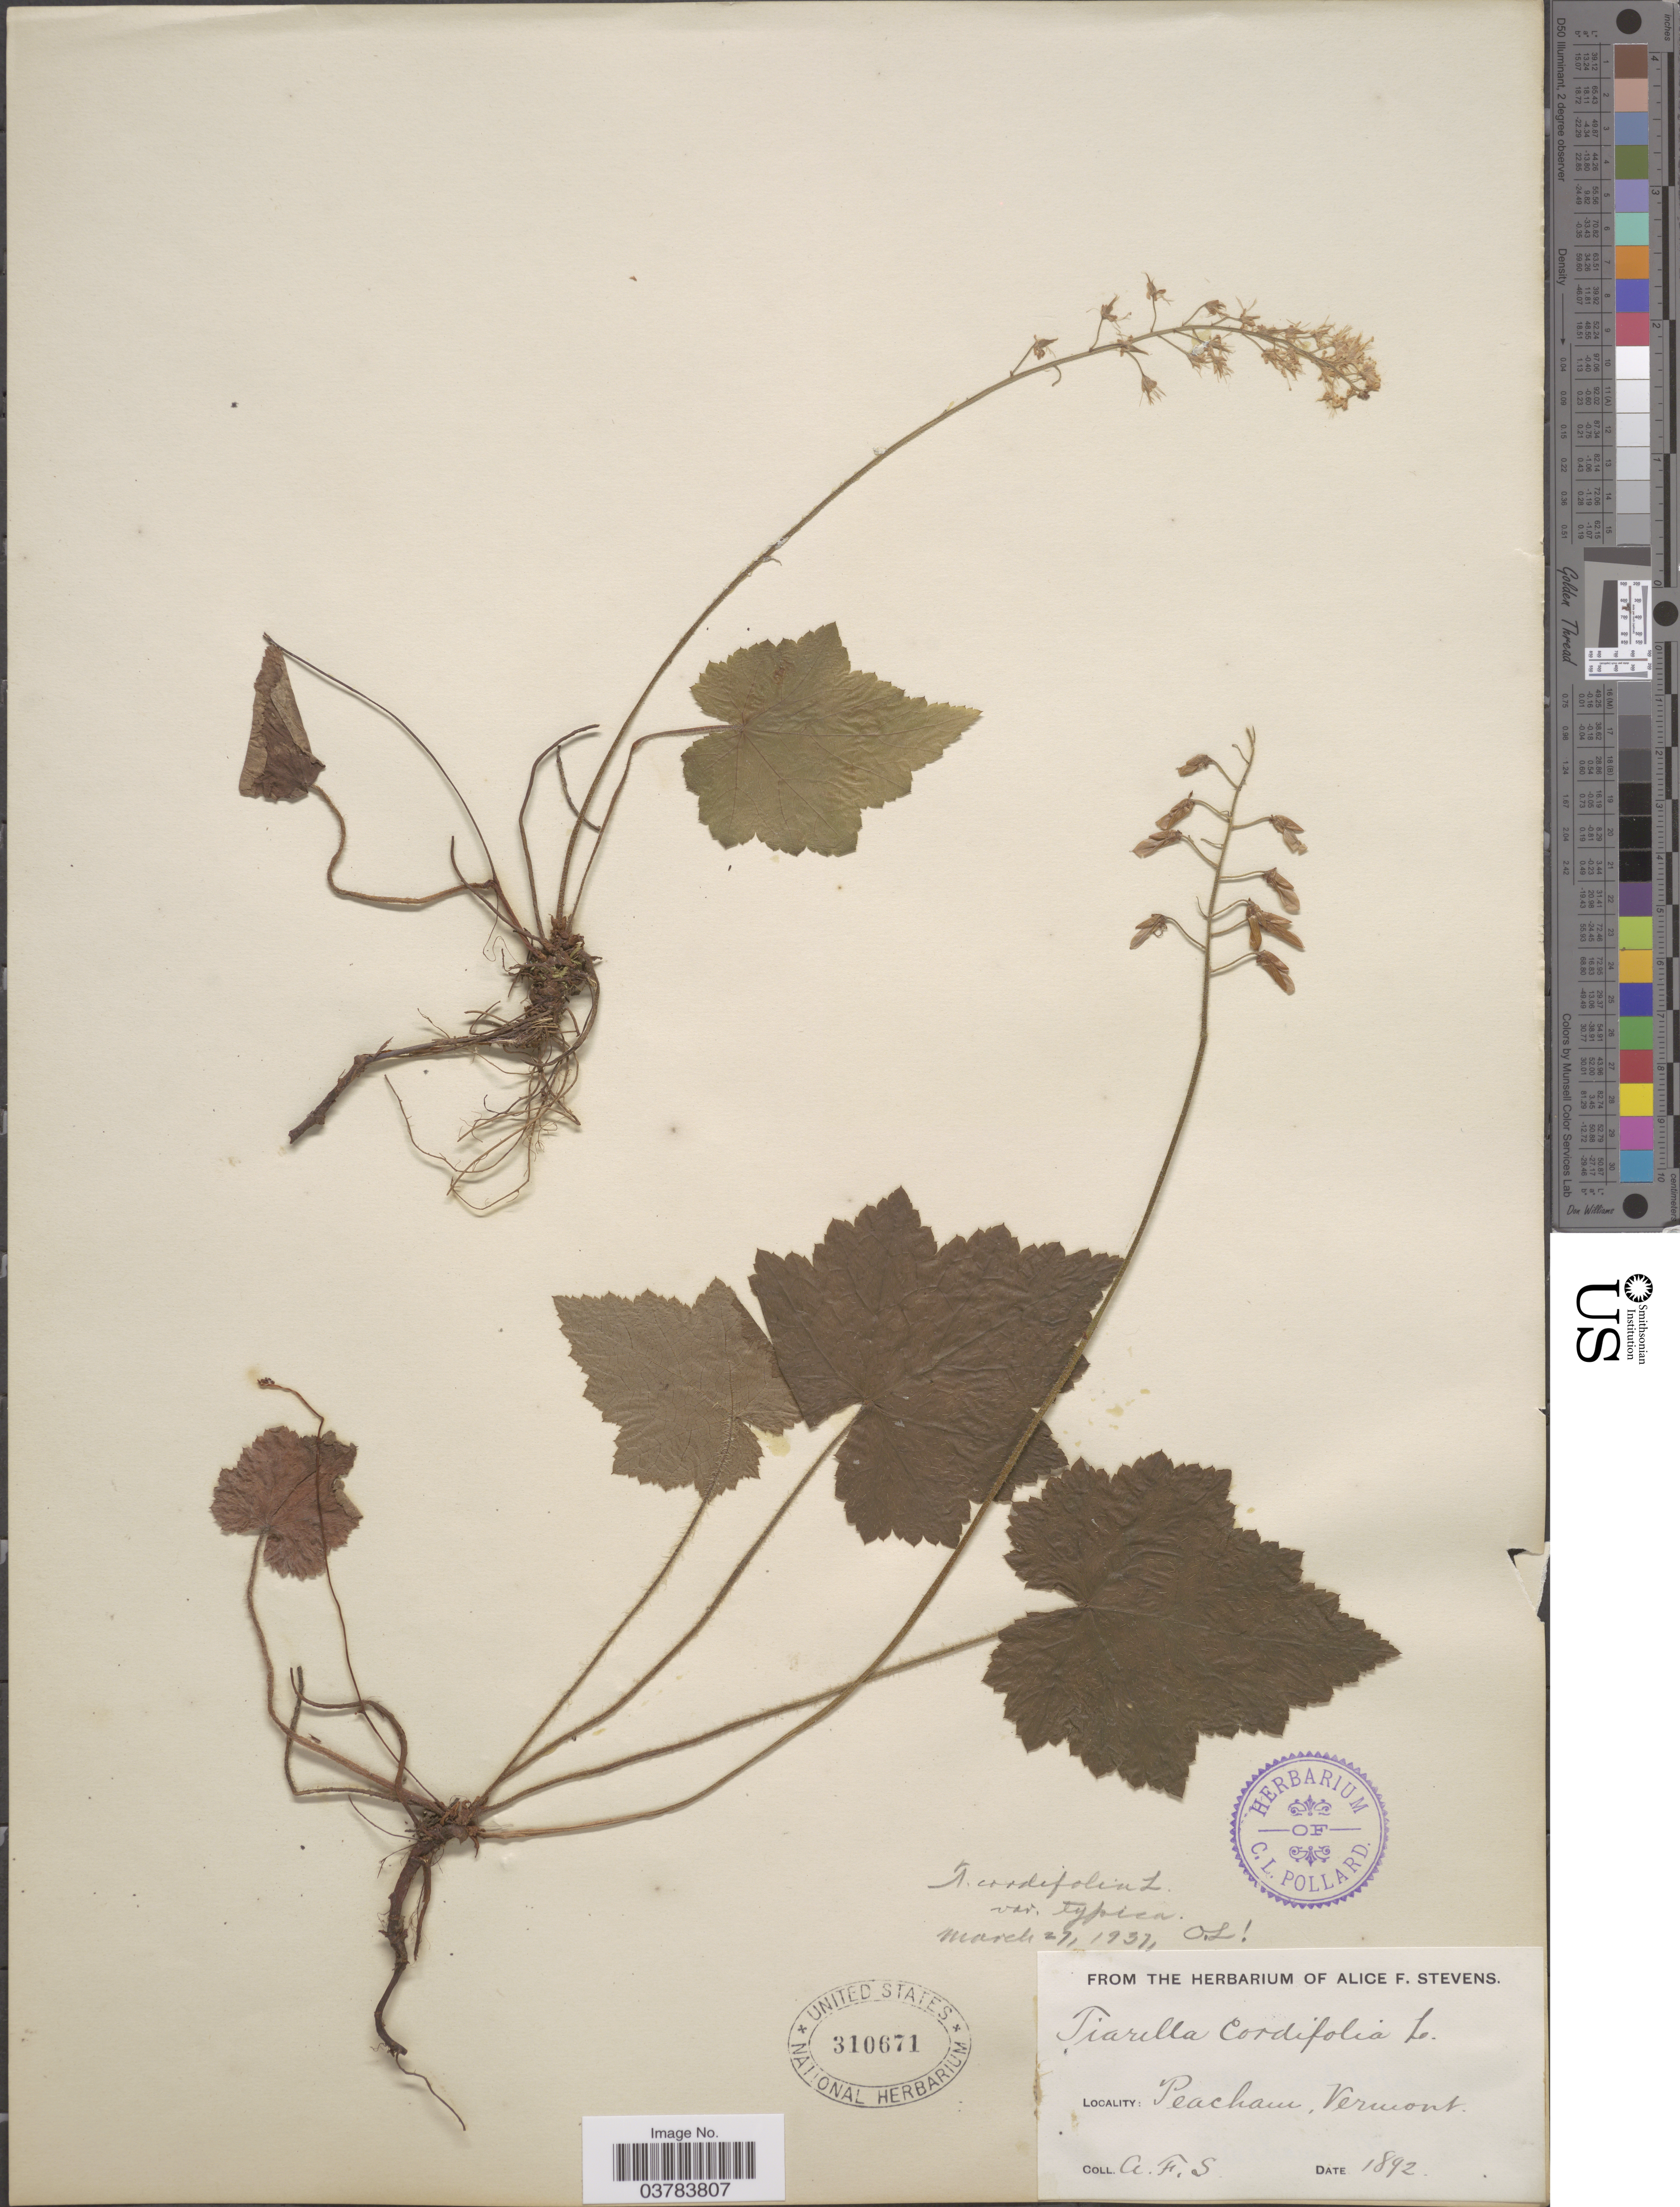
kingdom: Plantae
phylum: Tracheophyta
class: Magnoliopsida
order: Saxifragales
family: Saxifragaceae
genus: Tiarella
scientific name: Tiarella cordifolia var. typica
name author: Lakela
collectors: A. Stevens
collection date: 1892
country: United States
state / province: Vermont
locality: Peacham.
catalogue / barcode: US 310671